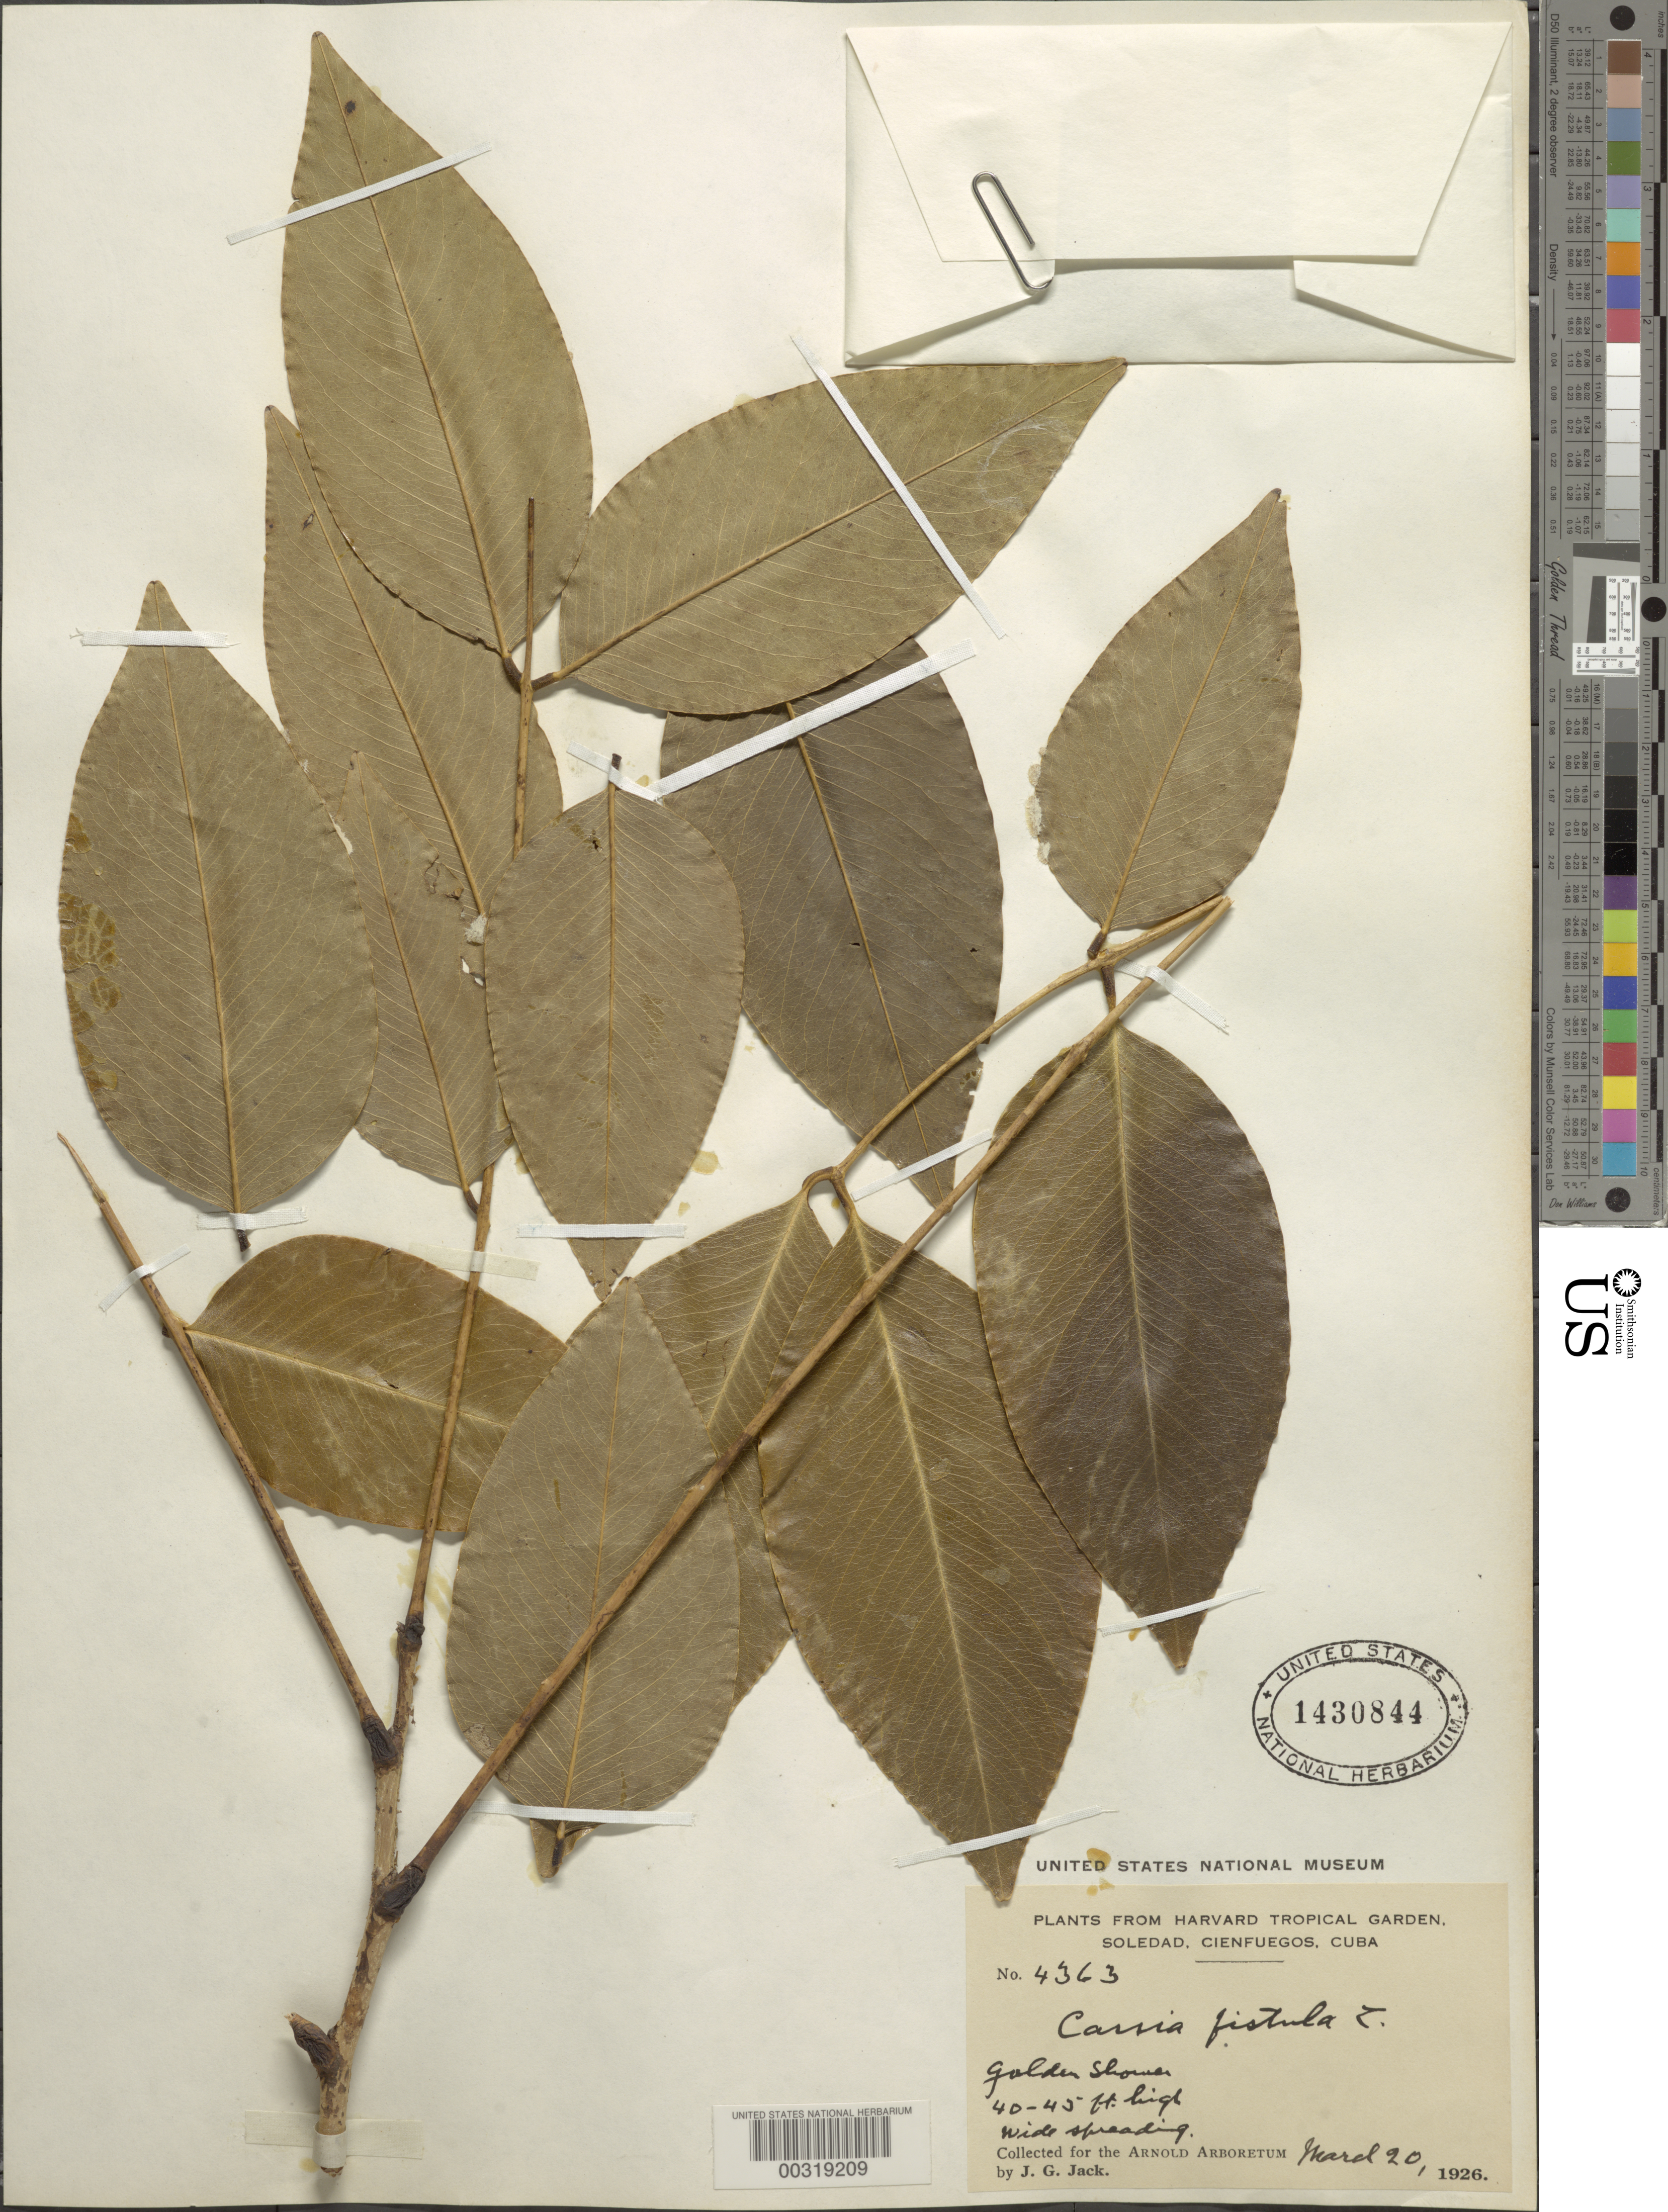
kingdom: Plantae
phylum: Tracheophyta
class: Magnoliopsida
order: Fabales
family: Fabaceae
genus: Cassia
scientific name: Cassia fistula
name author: L.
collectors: J. G. Jack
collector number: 4363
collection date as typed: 20 Mar 1926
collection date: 1926-03-20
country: Cuba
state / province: Las Villas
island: Greater Antilles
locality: Soledad, cienfuegos, harvard tropical garden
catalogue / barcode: US 1430844